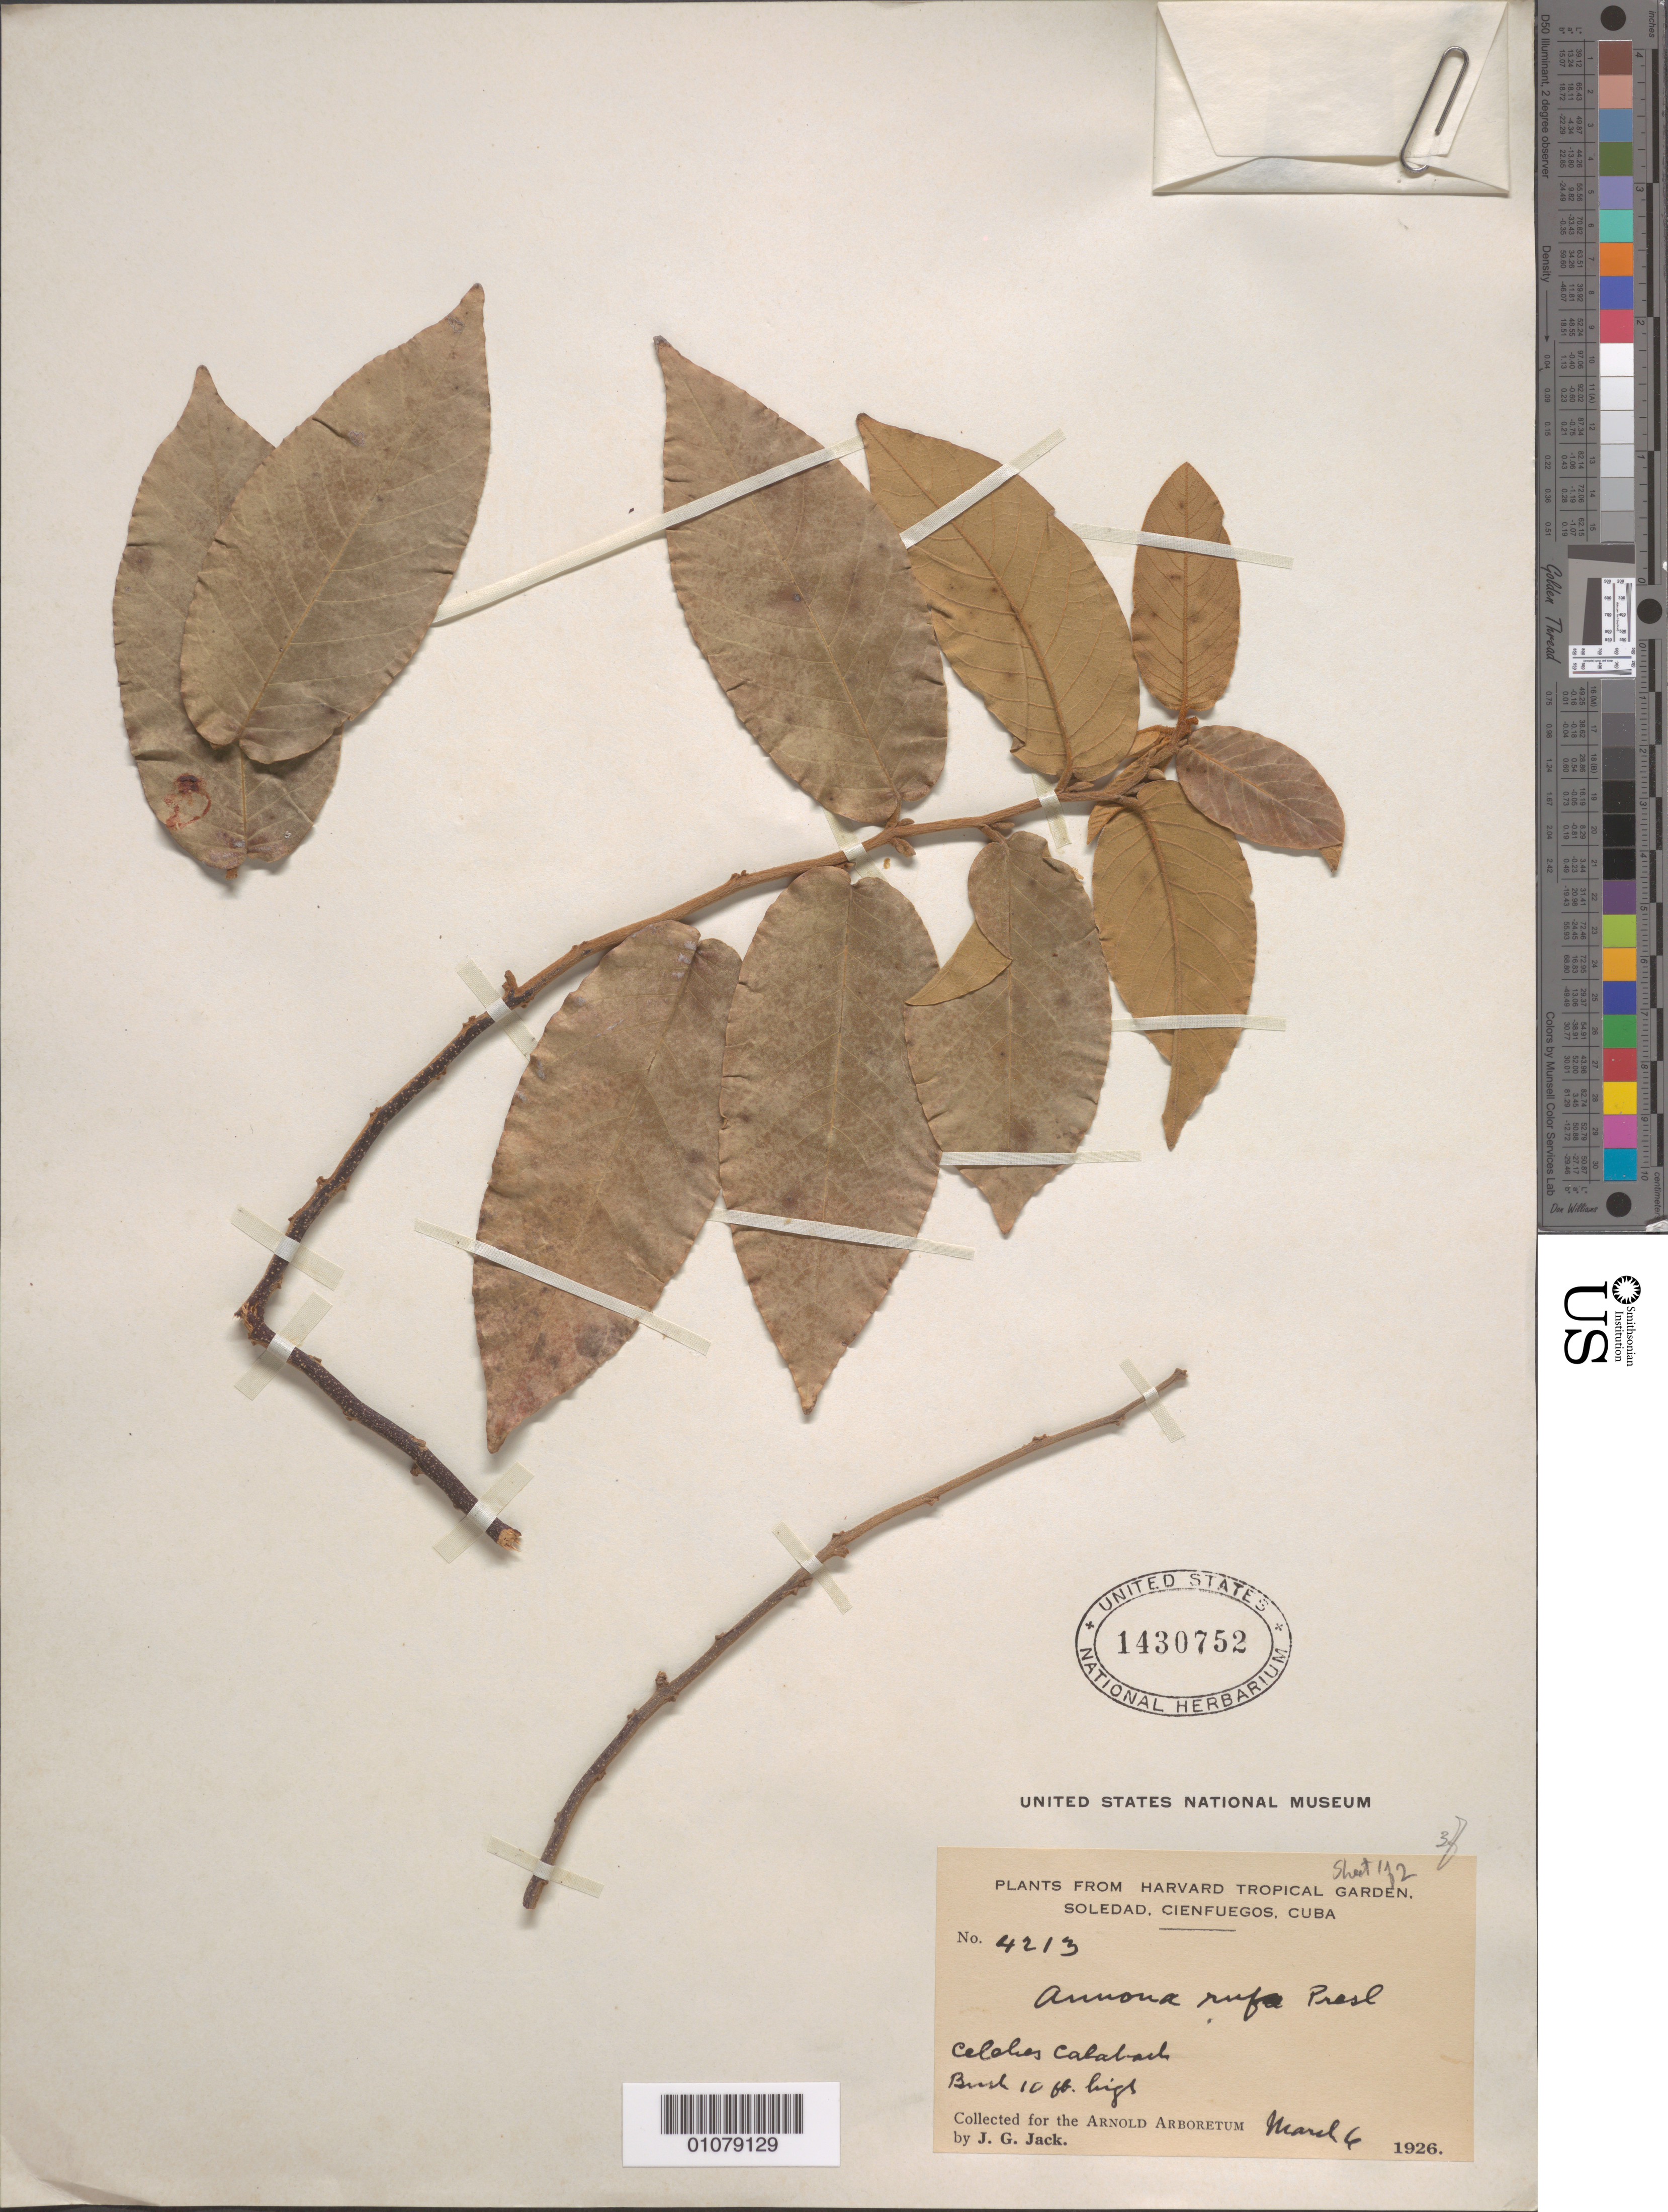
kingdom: Plantae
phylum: Tracheophyta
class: Magnoliopsida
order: Magnoliales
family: Annonaceae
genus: Uvaria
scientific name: Uvaria rufa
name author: Blume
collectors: J. G. Jack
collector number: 4213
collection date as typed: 06 Mar 1926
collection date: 1926-03-06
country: Cuba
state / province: Cienfuegos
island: Cuba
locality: Soledad, Cienfuegos, Cuba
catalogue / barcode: US 1430752